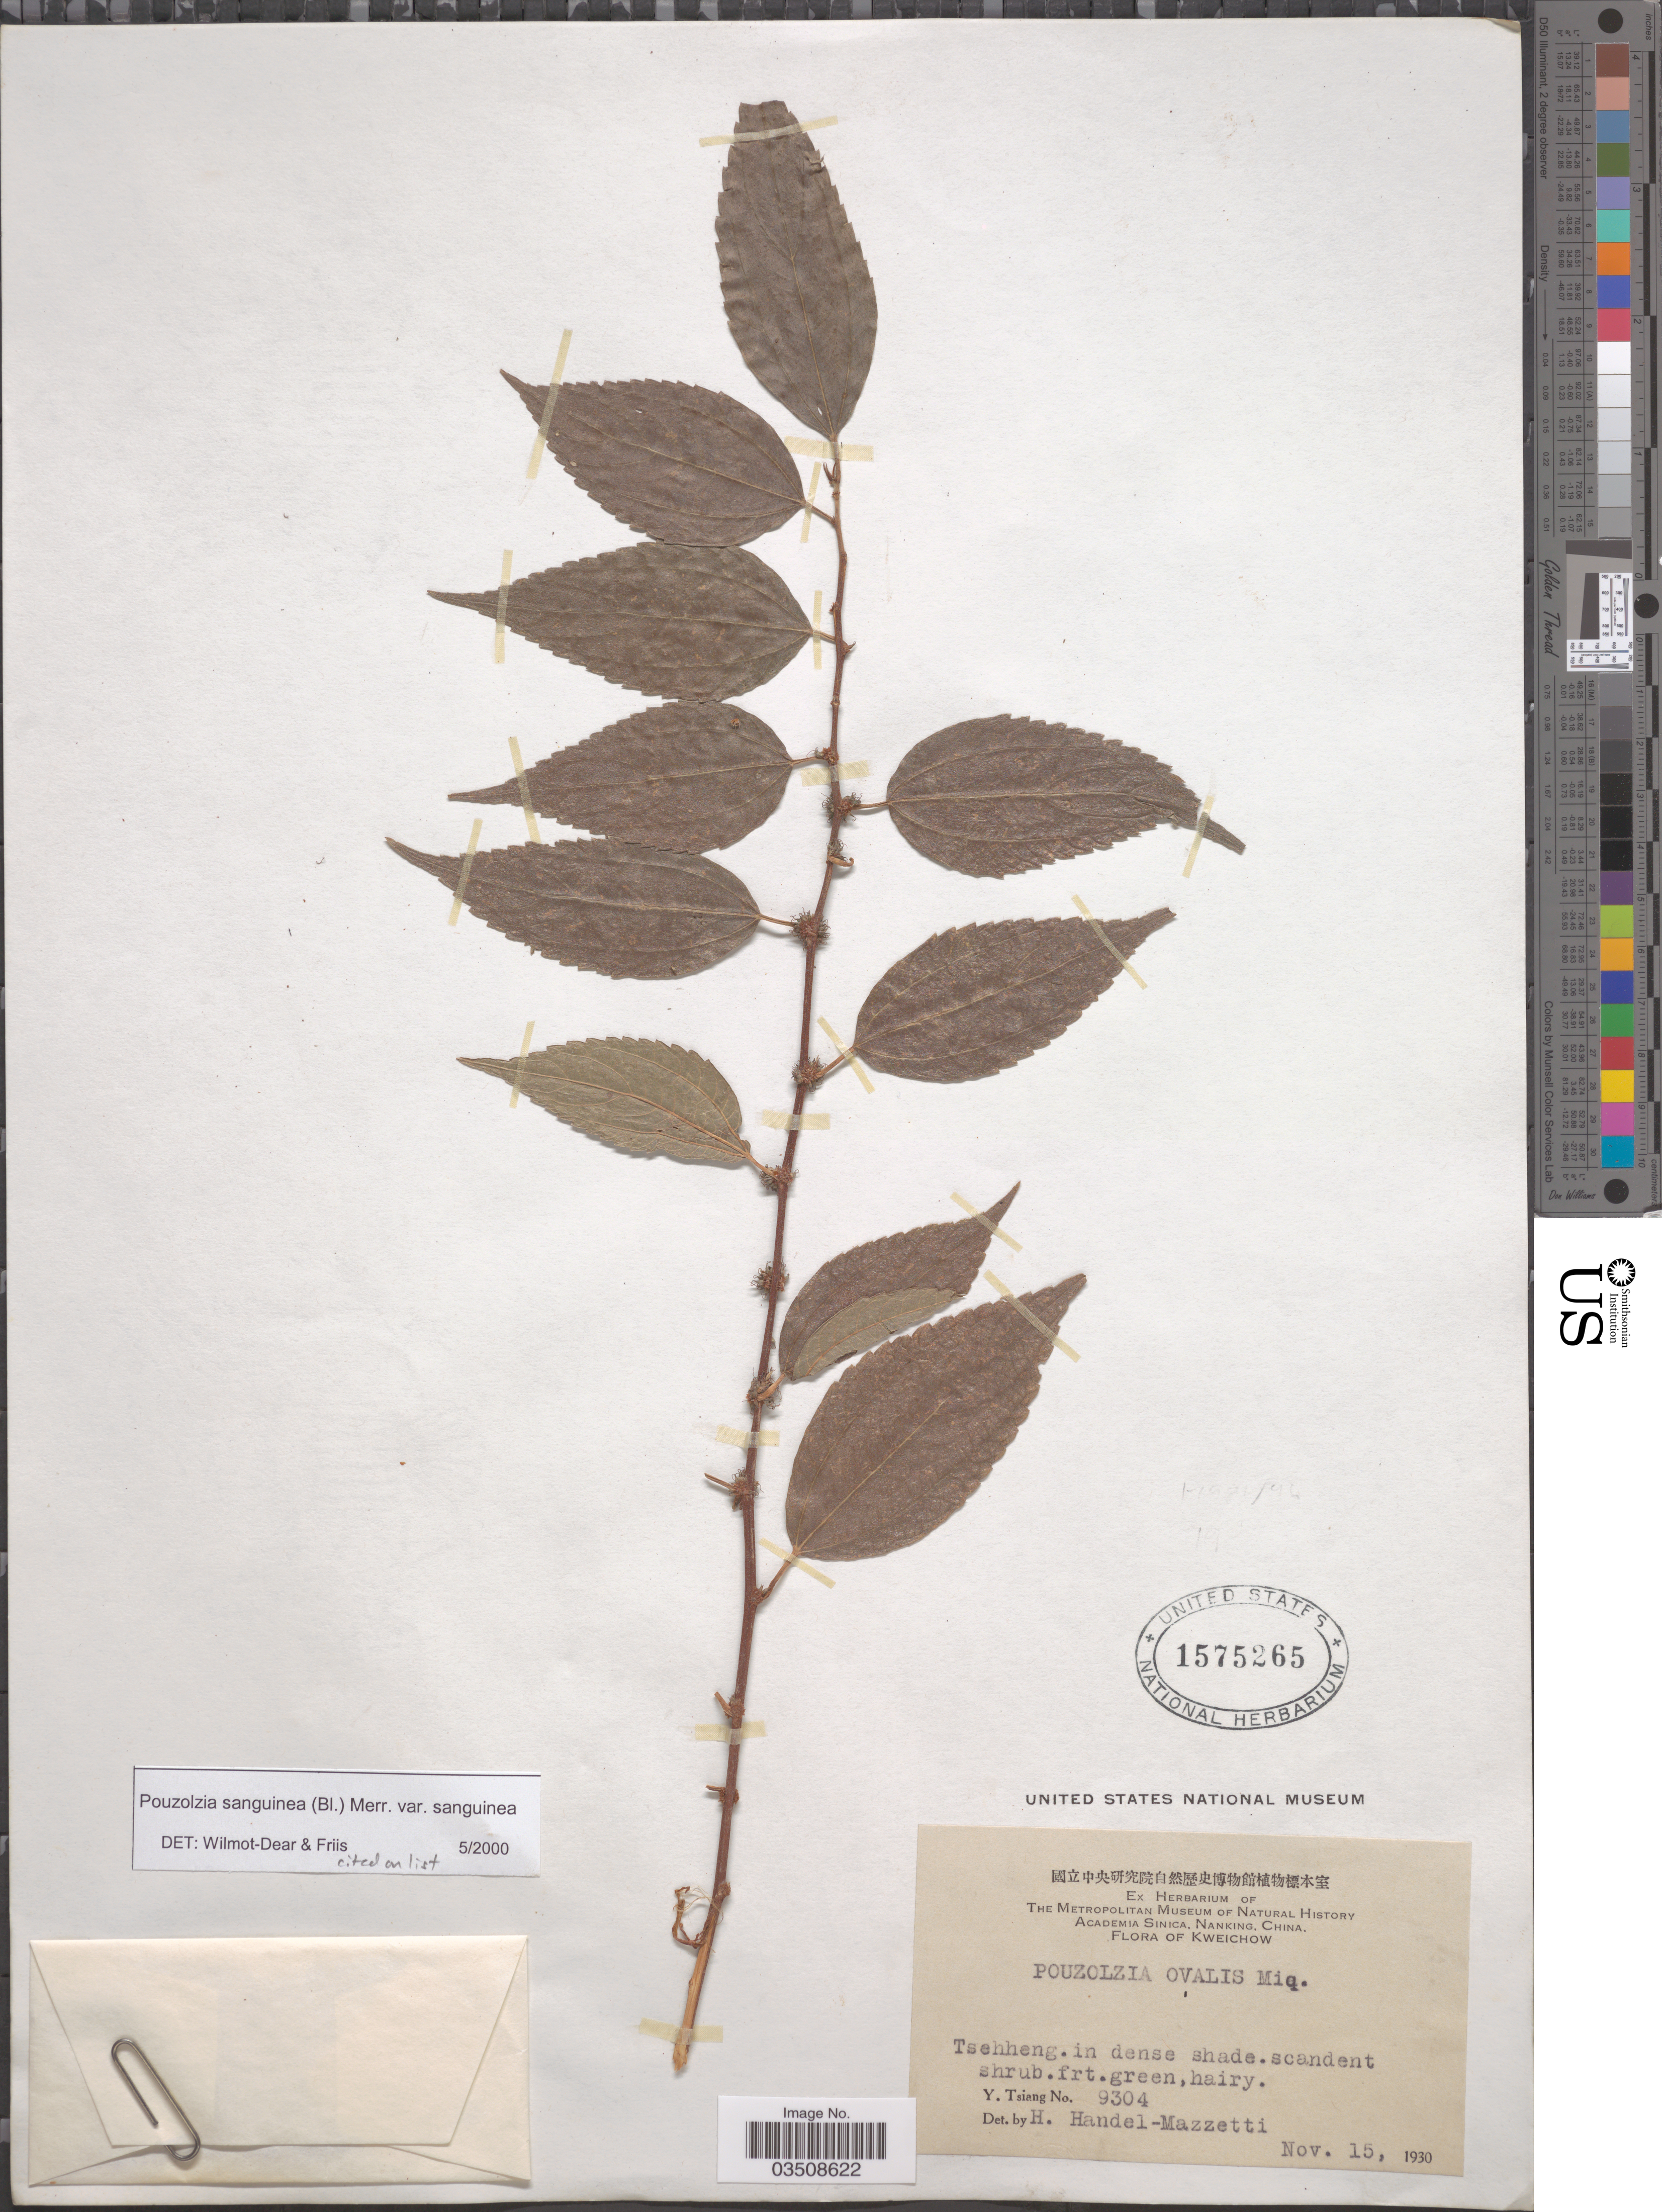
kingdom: Plantae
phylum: Tracheophyta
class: Magnoliopsida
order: Rosales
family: Urticaceae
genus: Pouzolzia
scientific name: Pouzolzia sanguinea var. sanguinea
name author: (Blume) Merr.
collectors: Y. Tsiang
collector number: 9304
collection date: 1930-11-15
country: China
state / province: Guizhou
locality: Kweichow.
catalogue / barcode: US 1575265